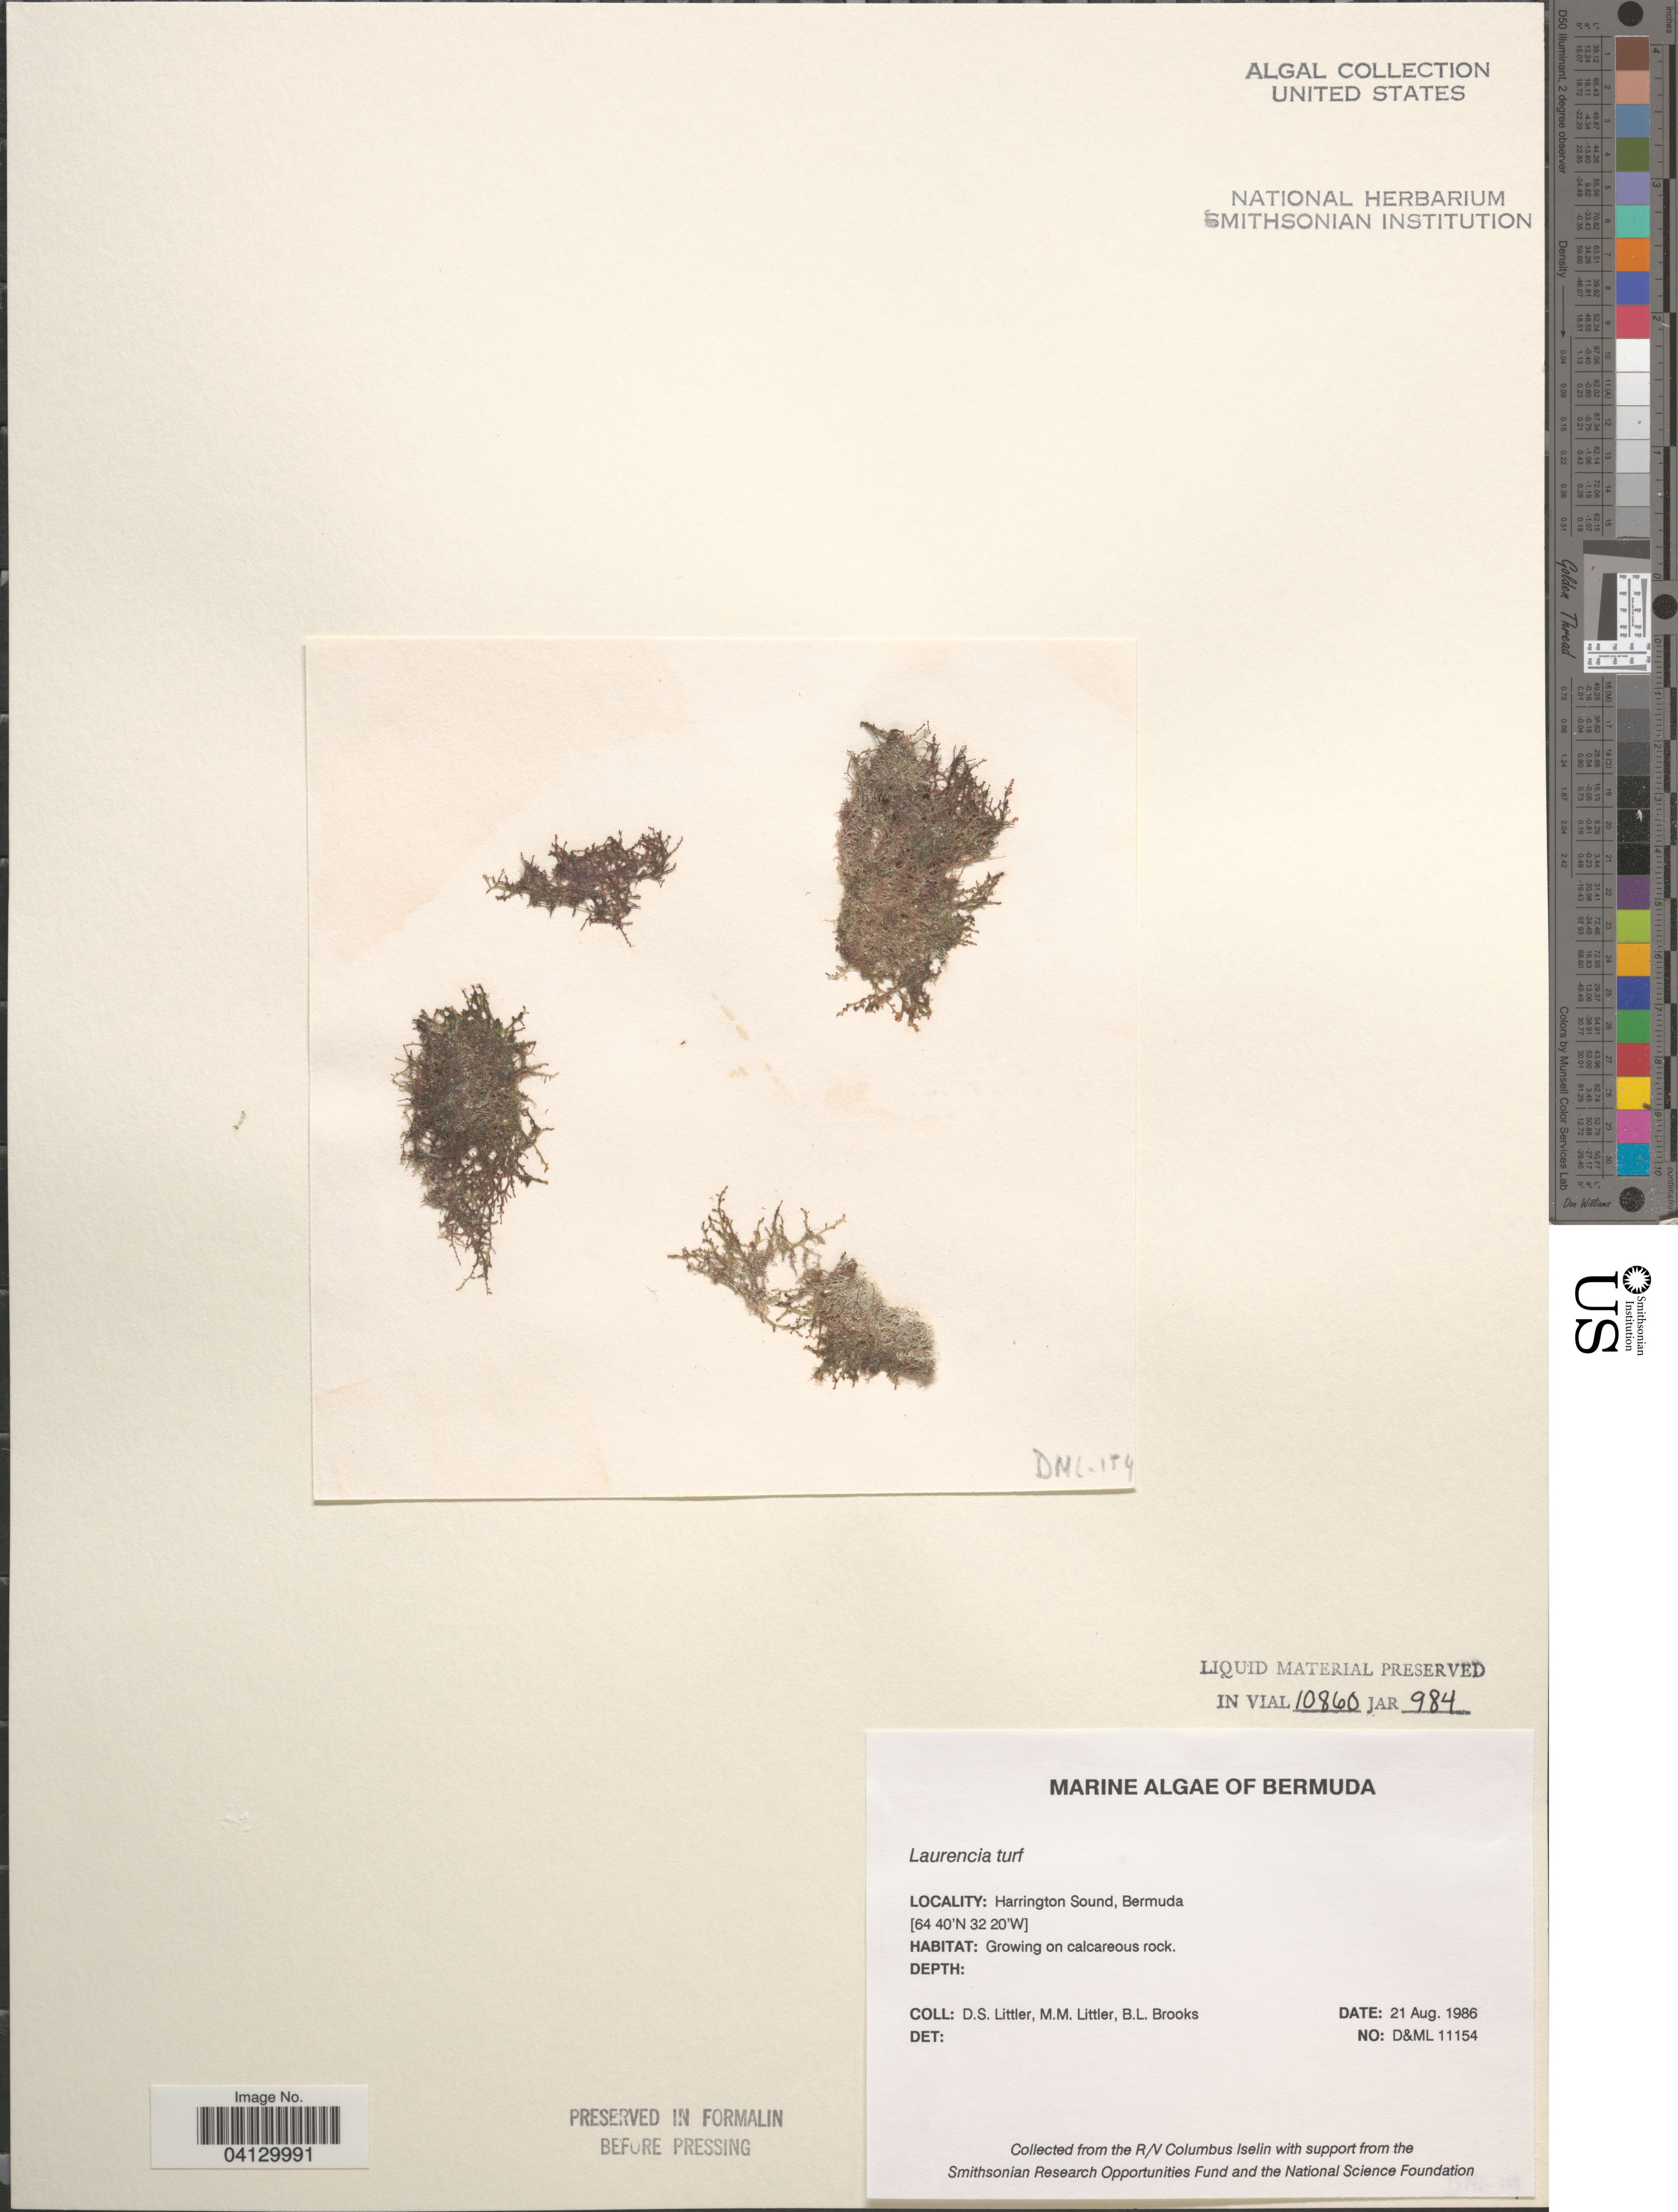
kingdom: Plantae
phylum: Rhodophyta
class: Florideophyceae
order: Ceramiales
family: Rhodomelaceae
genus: Laurencia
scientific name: Laurencia sp.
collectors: D. S. Littler & B. Brooks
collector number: D&ML 11054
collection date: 1986-08-21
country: Bermuda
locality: Harrington Sound.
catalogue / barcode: US 328784